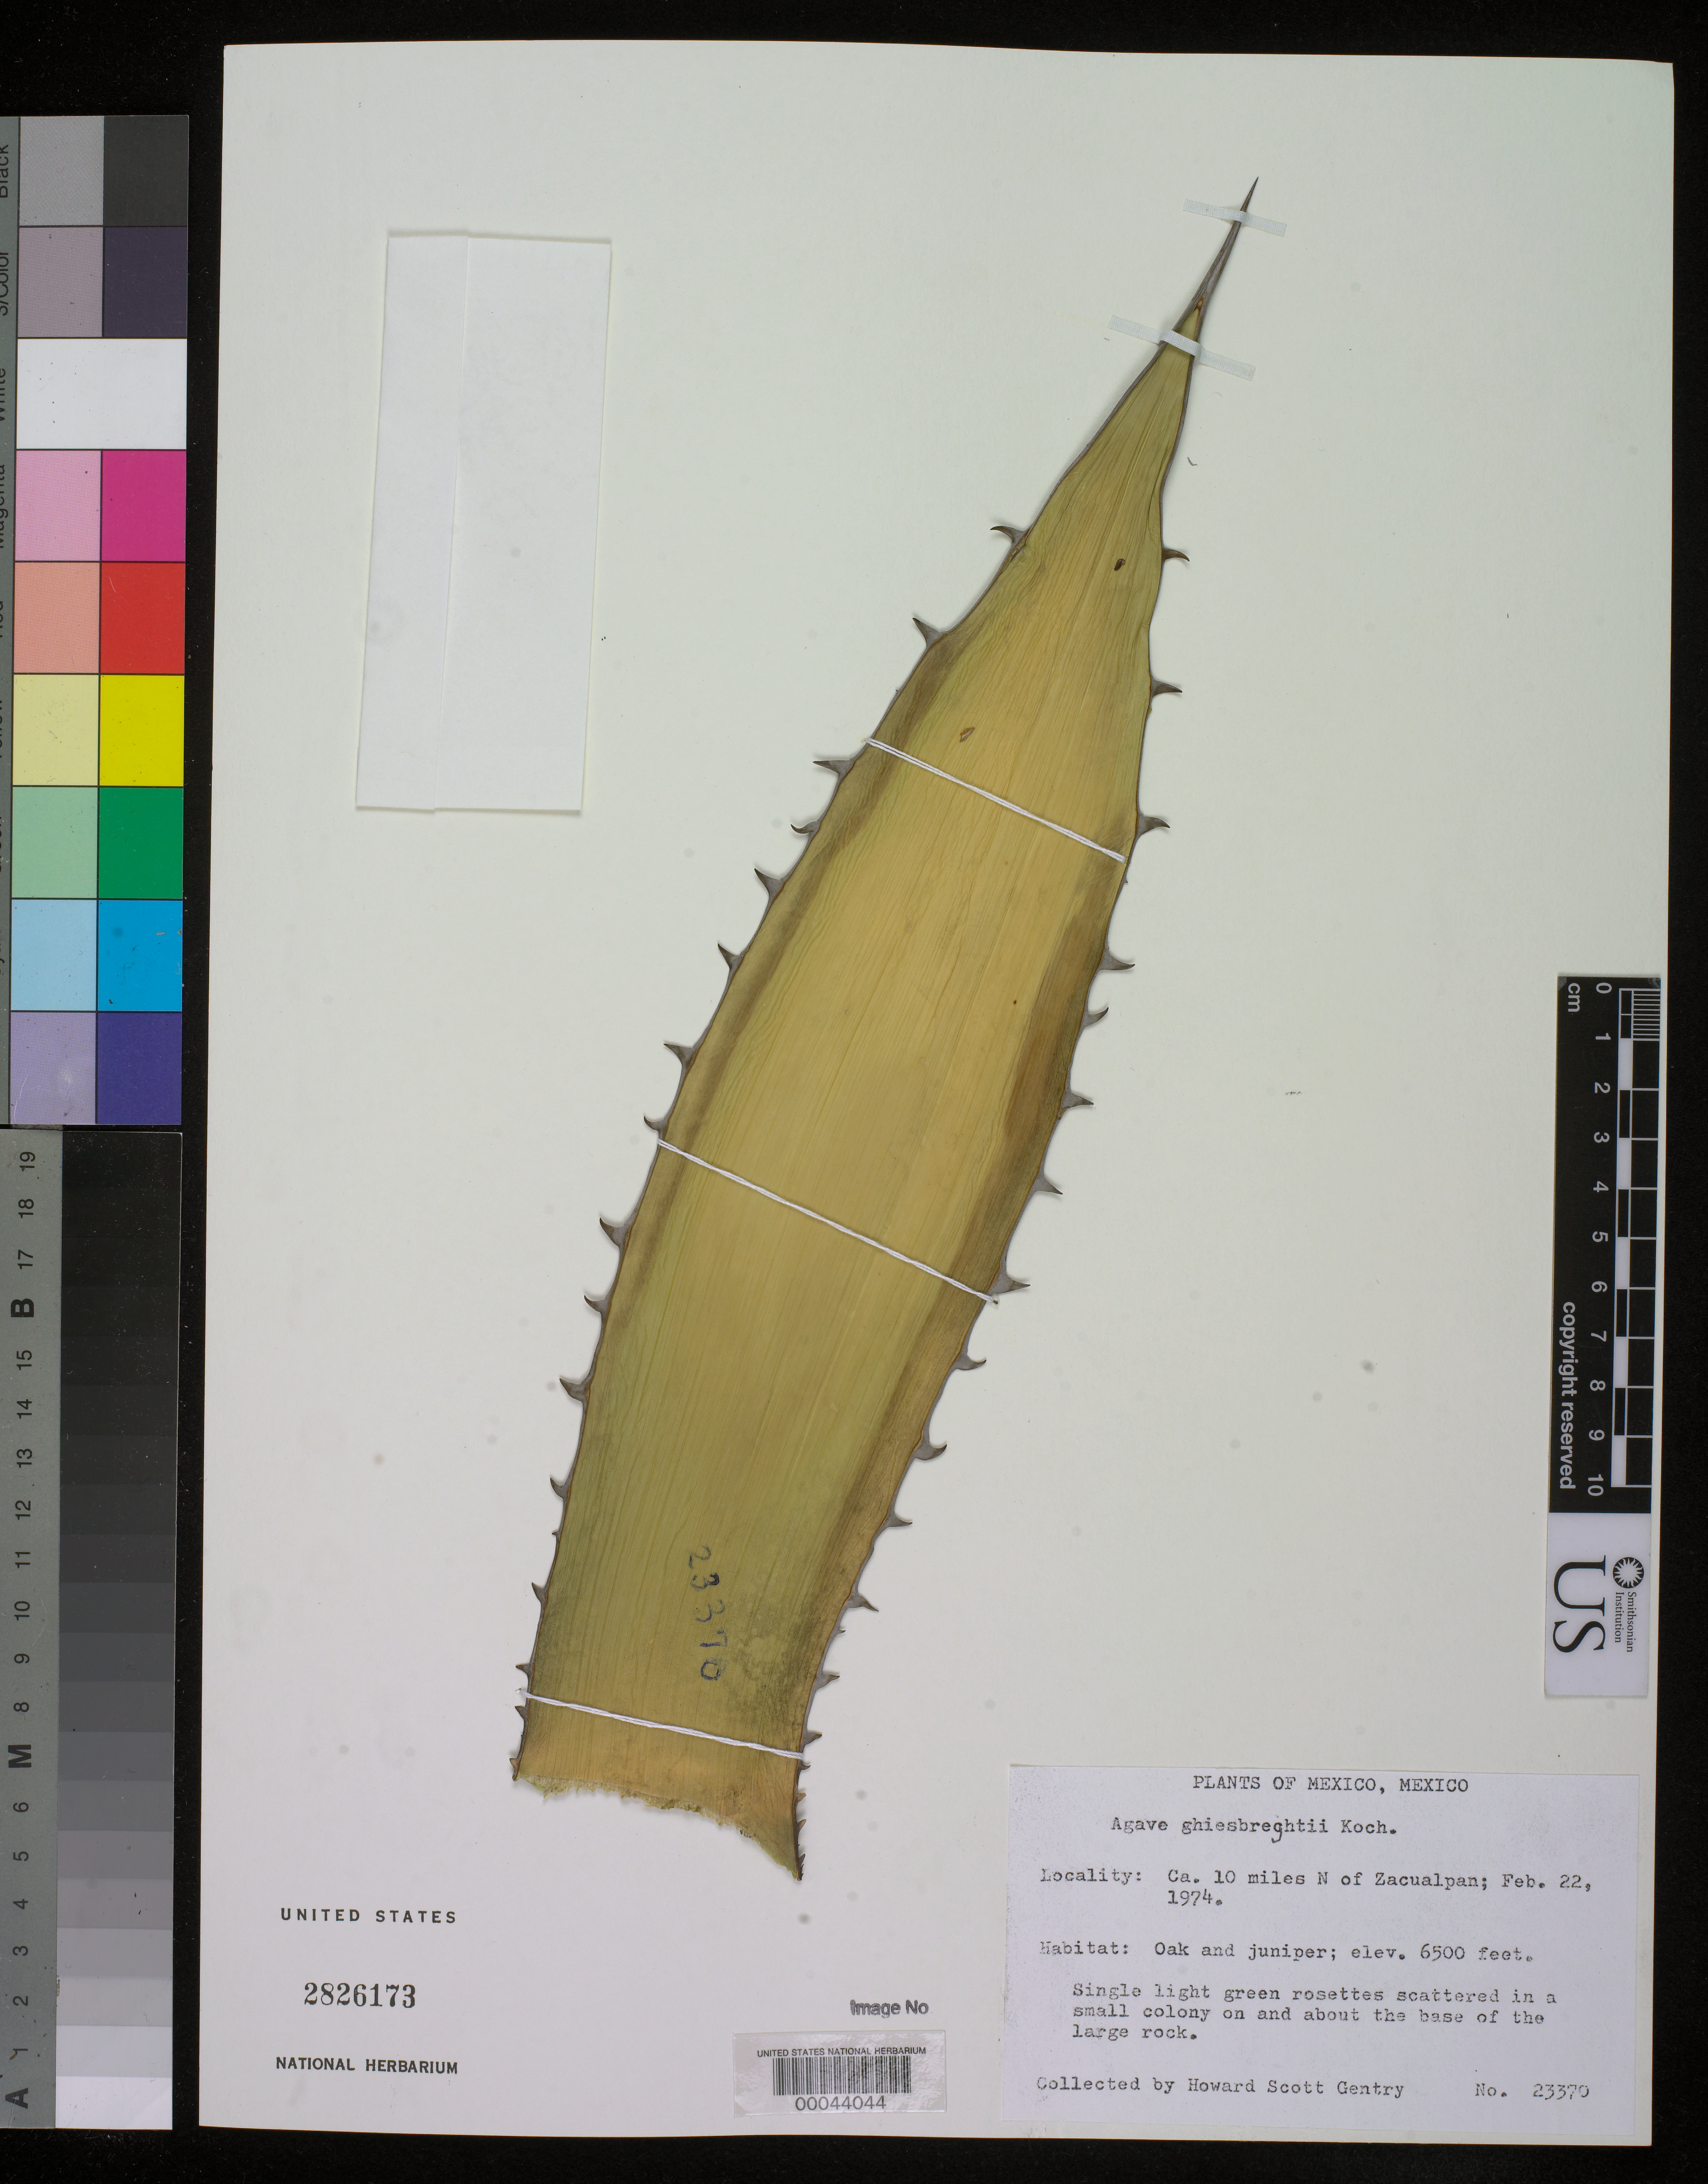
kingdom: Plantae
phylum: Tracheophyta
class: Liliopsida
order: Asparagales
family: Asparagaceae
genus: Agave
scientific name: Agave ghiesbrechtii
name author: K. Koch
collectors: H. S. Gentry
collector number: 23370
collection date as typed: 22 Feb 1974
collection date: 1974-02-22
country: Mexico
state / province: México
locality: Ca 10 mi N of Zacualpan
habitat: Oak and juniper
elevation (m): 1981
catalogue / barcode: US 2826173